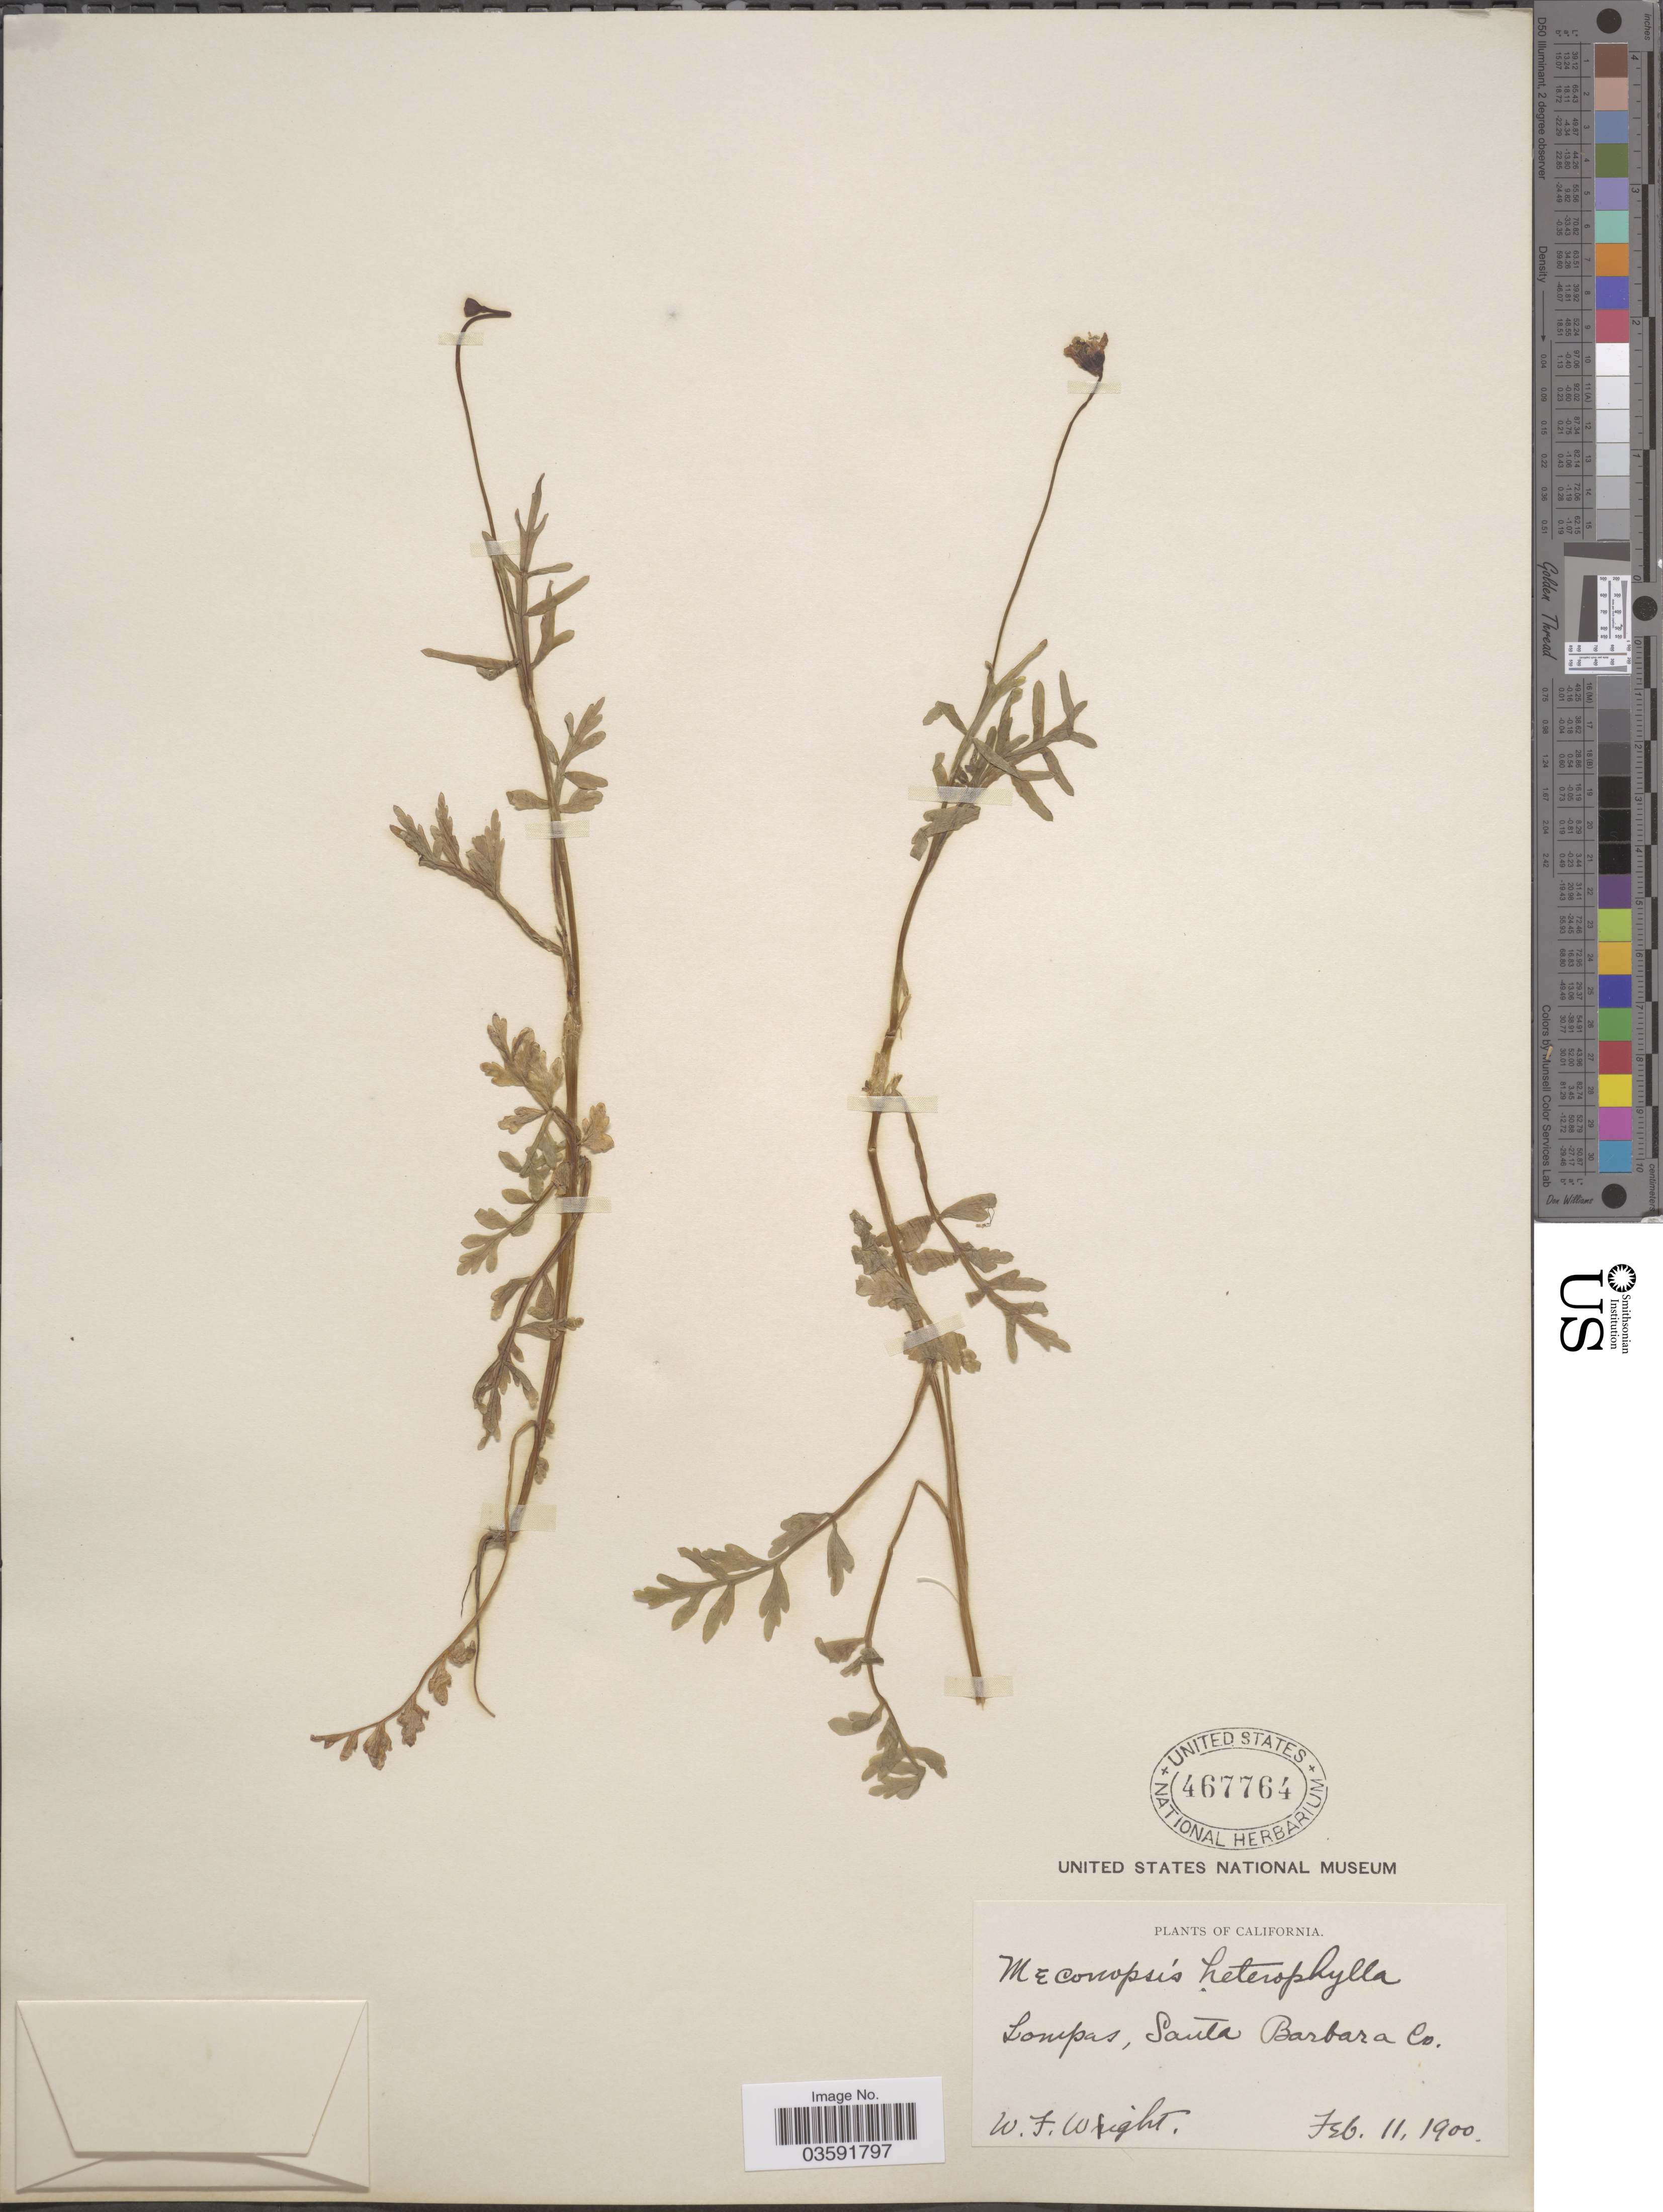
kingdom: Plantae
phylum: Tracheophyta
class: Magnoliopsida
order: Ranunculales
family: Papaveraceae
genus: Papaver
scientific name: Papaver heterophyllum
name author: (Benth.) Greene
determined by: Strong, M. T., (US), Smithsonian Institution - National Museum of Natural History (UNITED STATES)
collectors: W. F. Wright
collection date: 1900-02-11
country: United States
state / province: California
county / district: Santa Barbara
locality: Lompas, Santa Barbara Co.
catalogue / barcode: US 467764